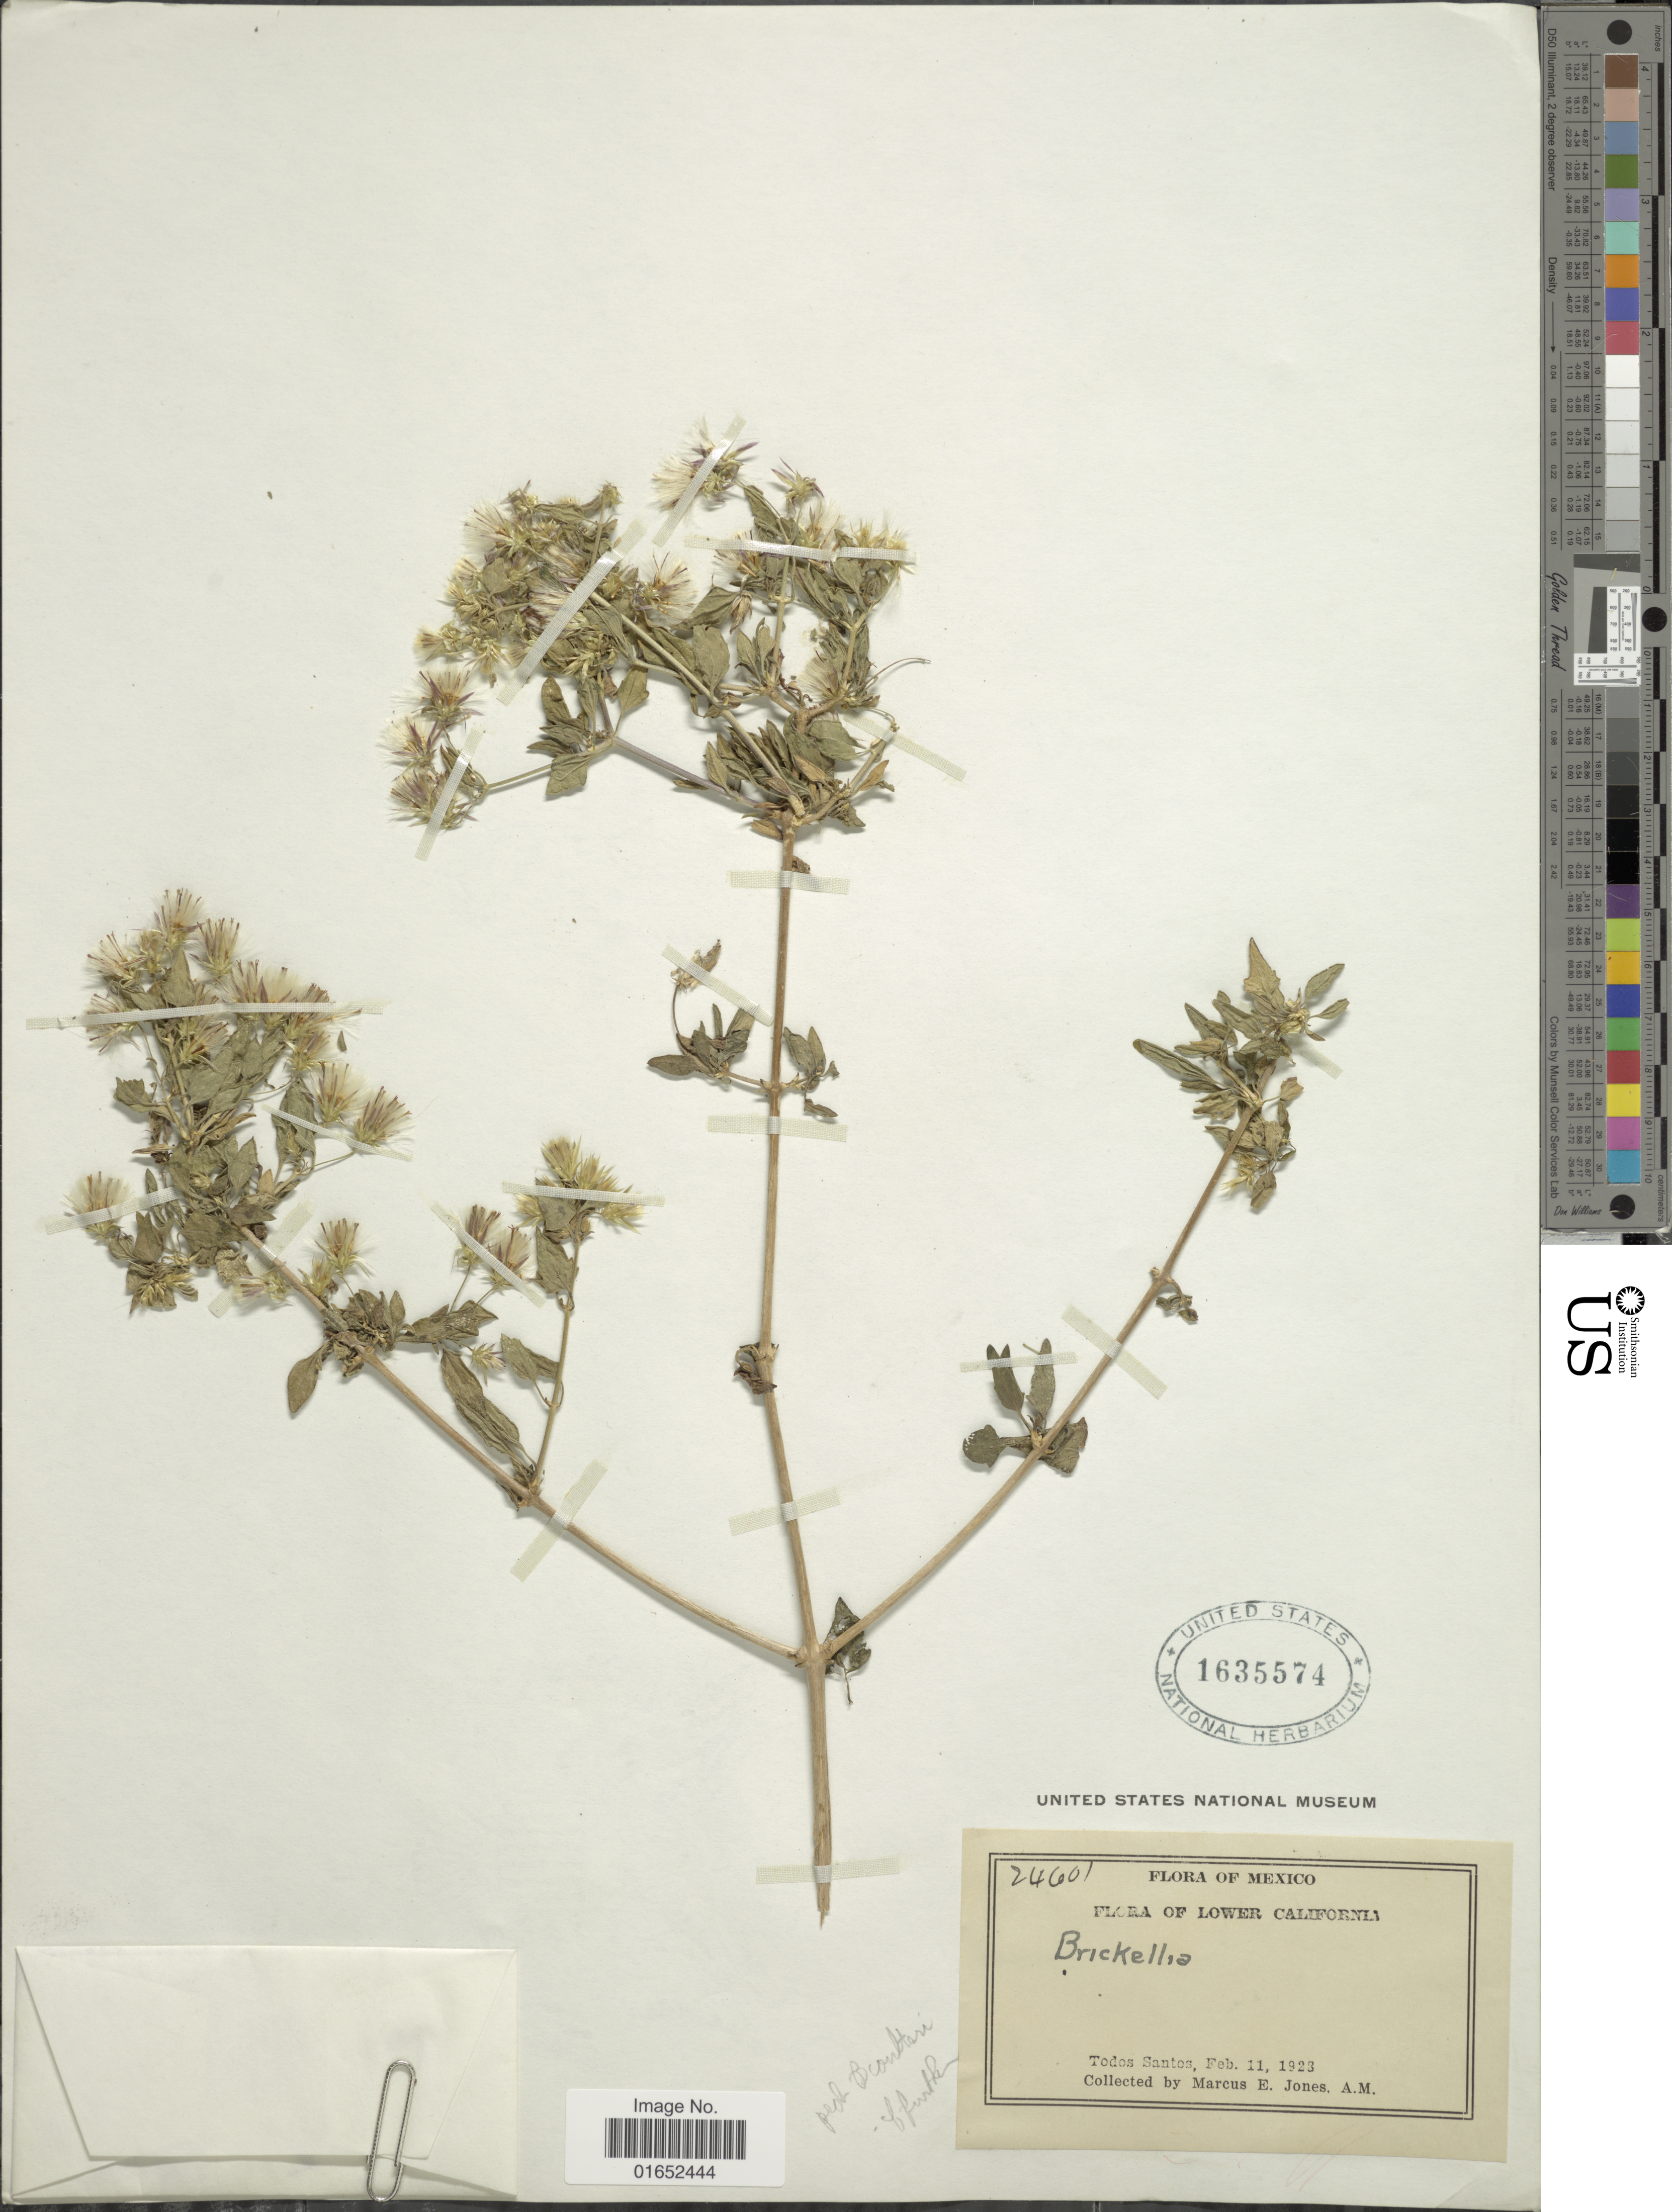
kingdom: Plantae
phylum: Tracheophyta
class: Magnoliopsida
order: Asterales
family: Asteraceae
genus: Brickellia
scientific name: Brickellia sp.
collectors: M. E. Jones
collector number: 24601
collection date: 1923-02-11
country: Mexico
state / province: Baja California Sur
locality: Lower California, Todos Santos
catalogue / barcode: US 1635574